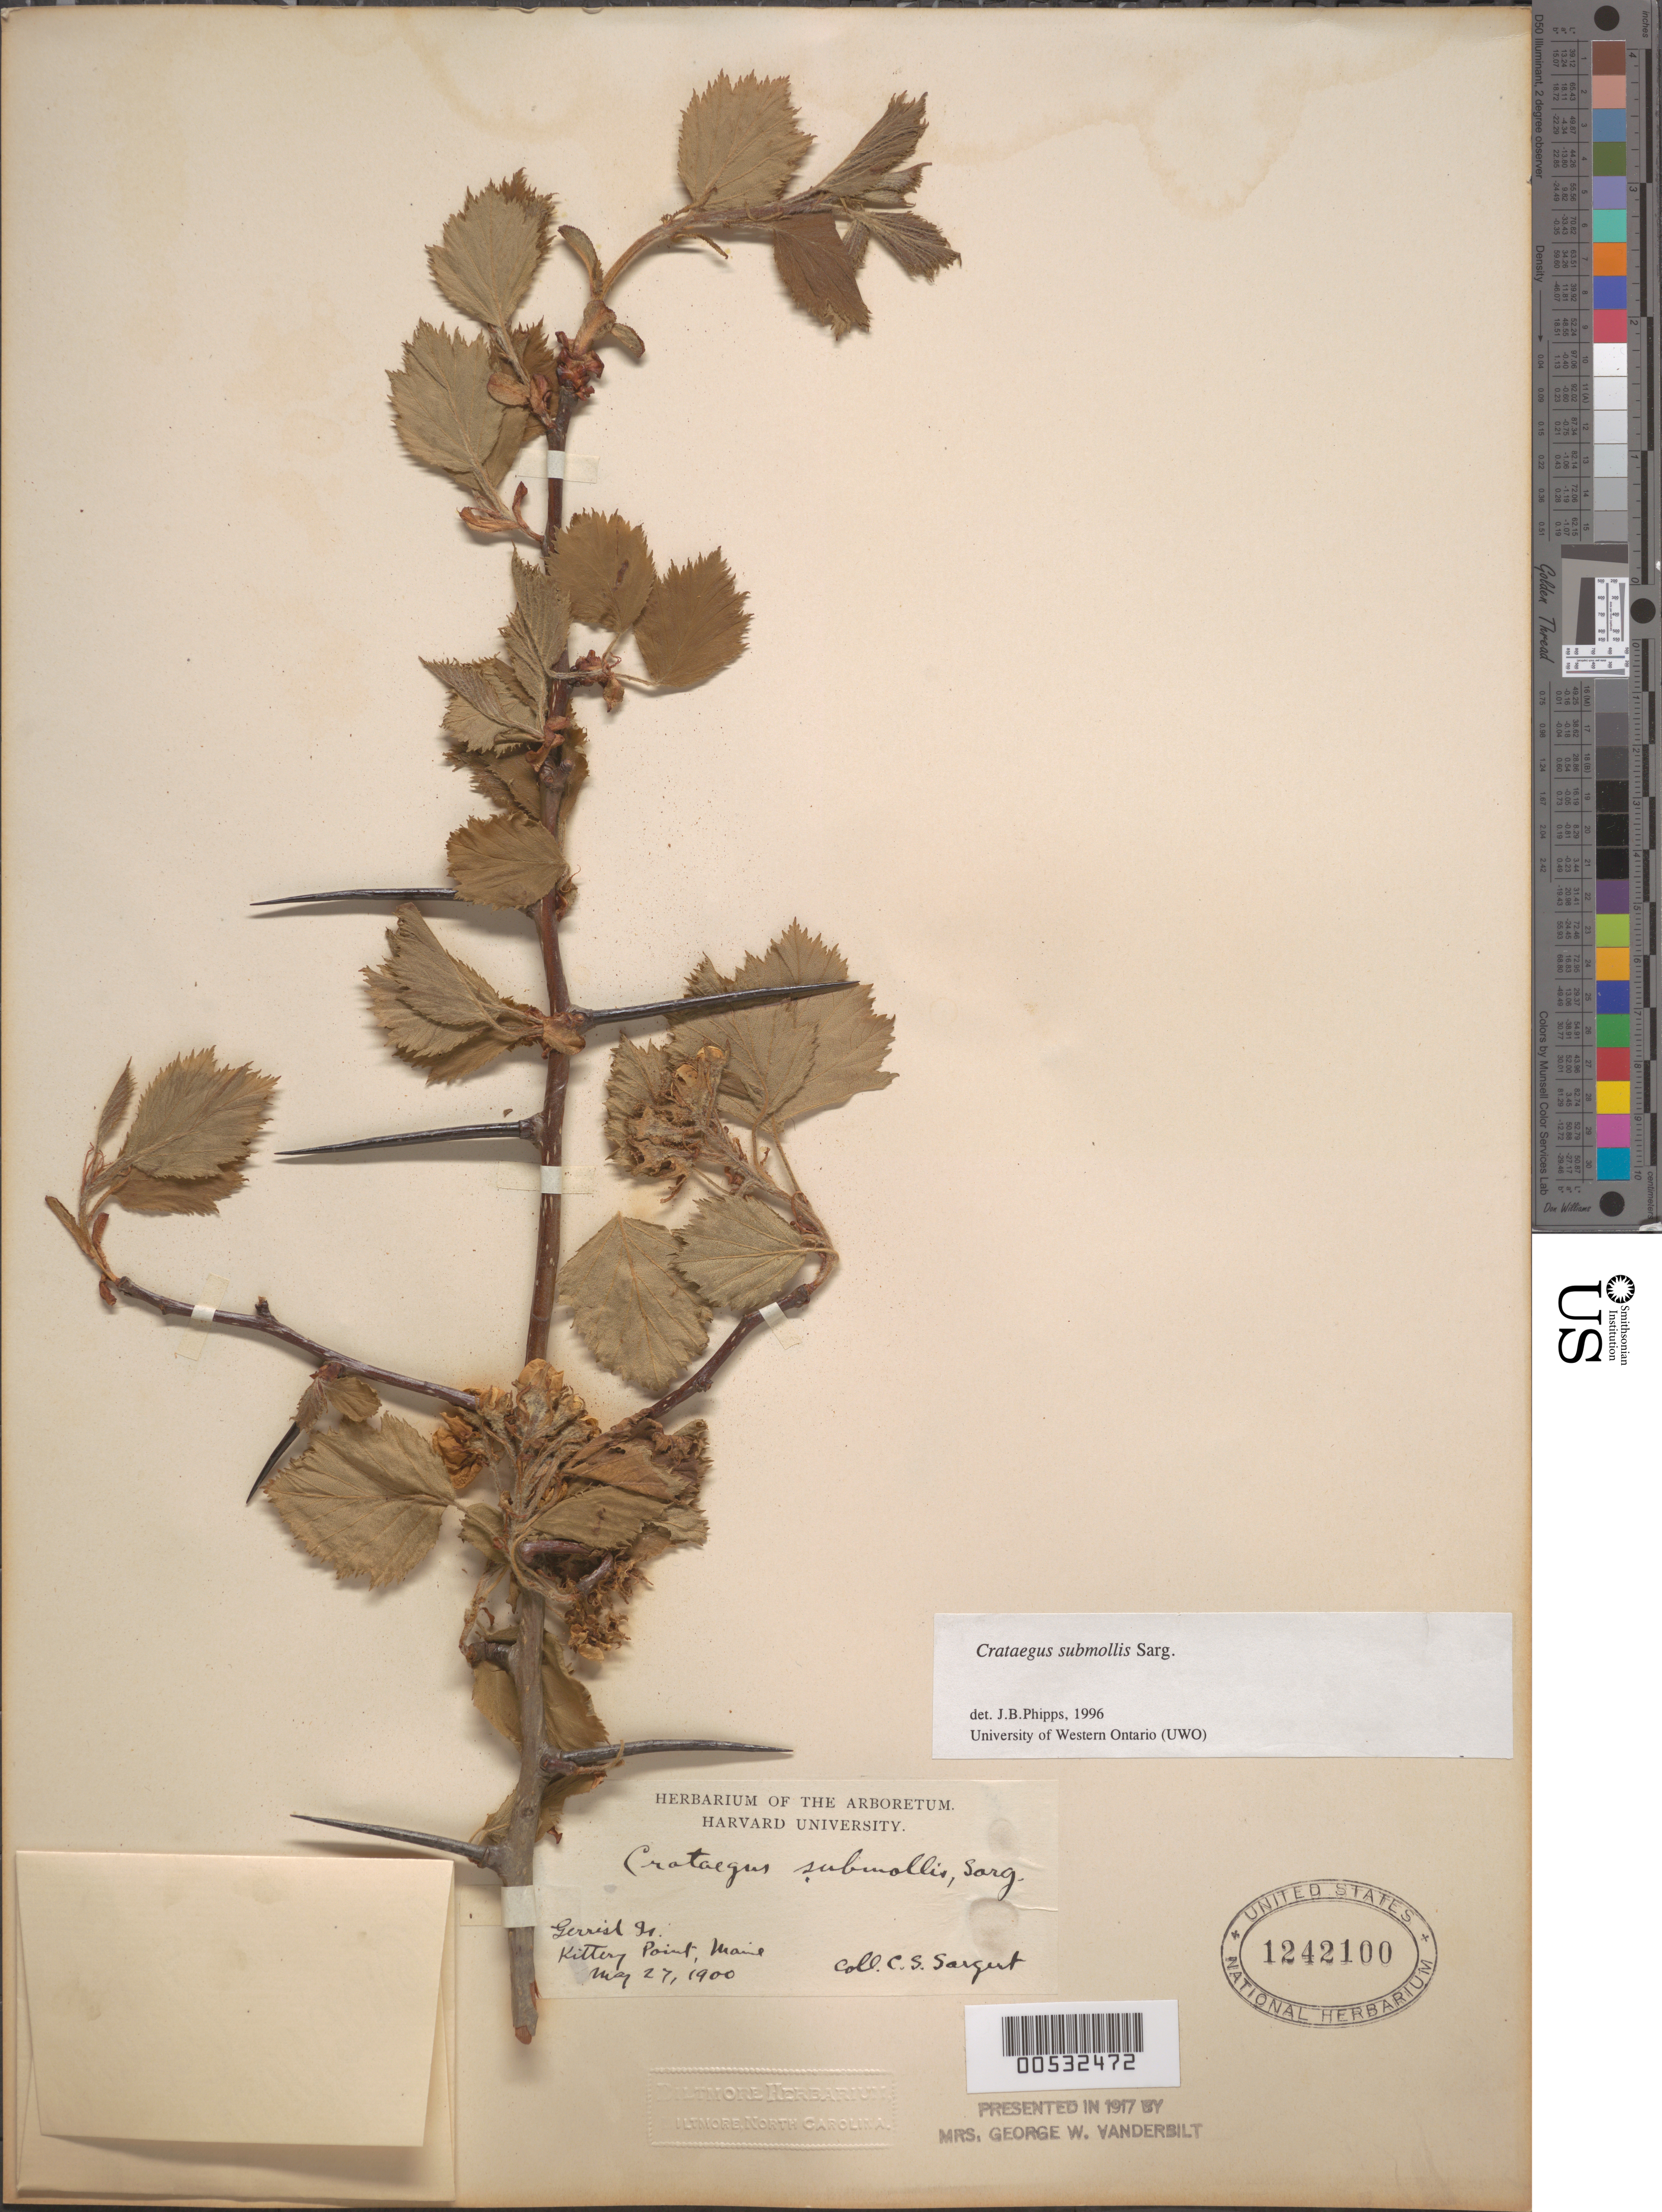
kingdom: Plantae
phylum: Tracheophyta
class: Magnoliopsida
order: Rosales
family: Rosaceae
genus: Crataegus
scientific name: Crataegus submollis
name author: Sarg.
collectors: C. S. Sargent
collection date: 1900-05-27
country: United States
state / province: Maine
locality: Gerrish Is. Kittery Point.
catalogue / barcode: US 1242100